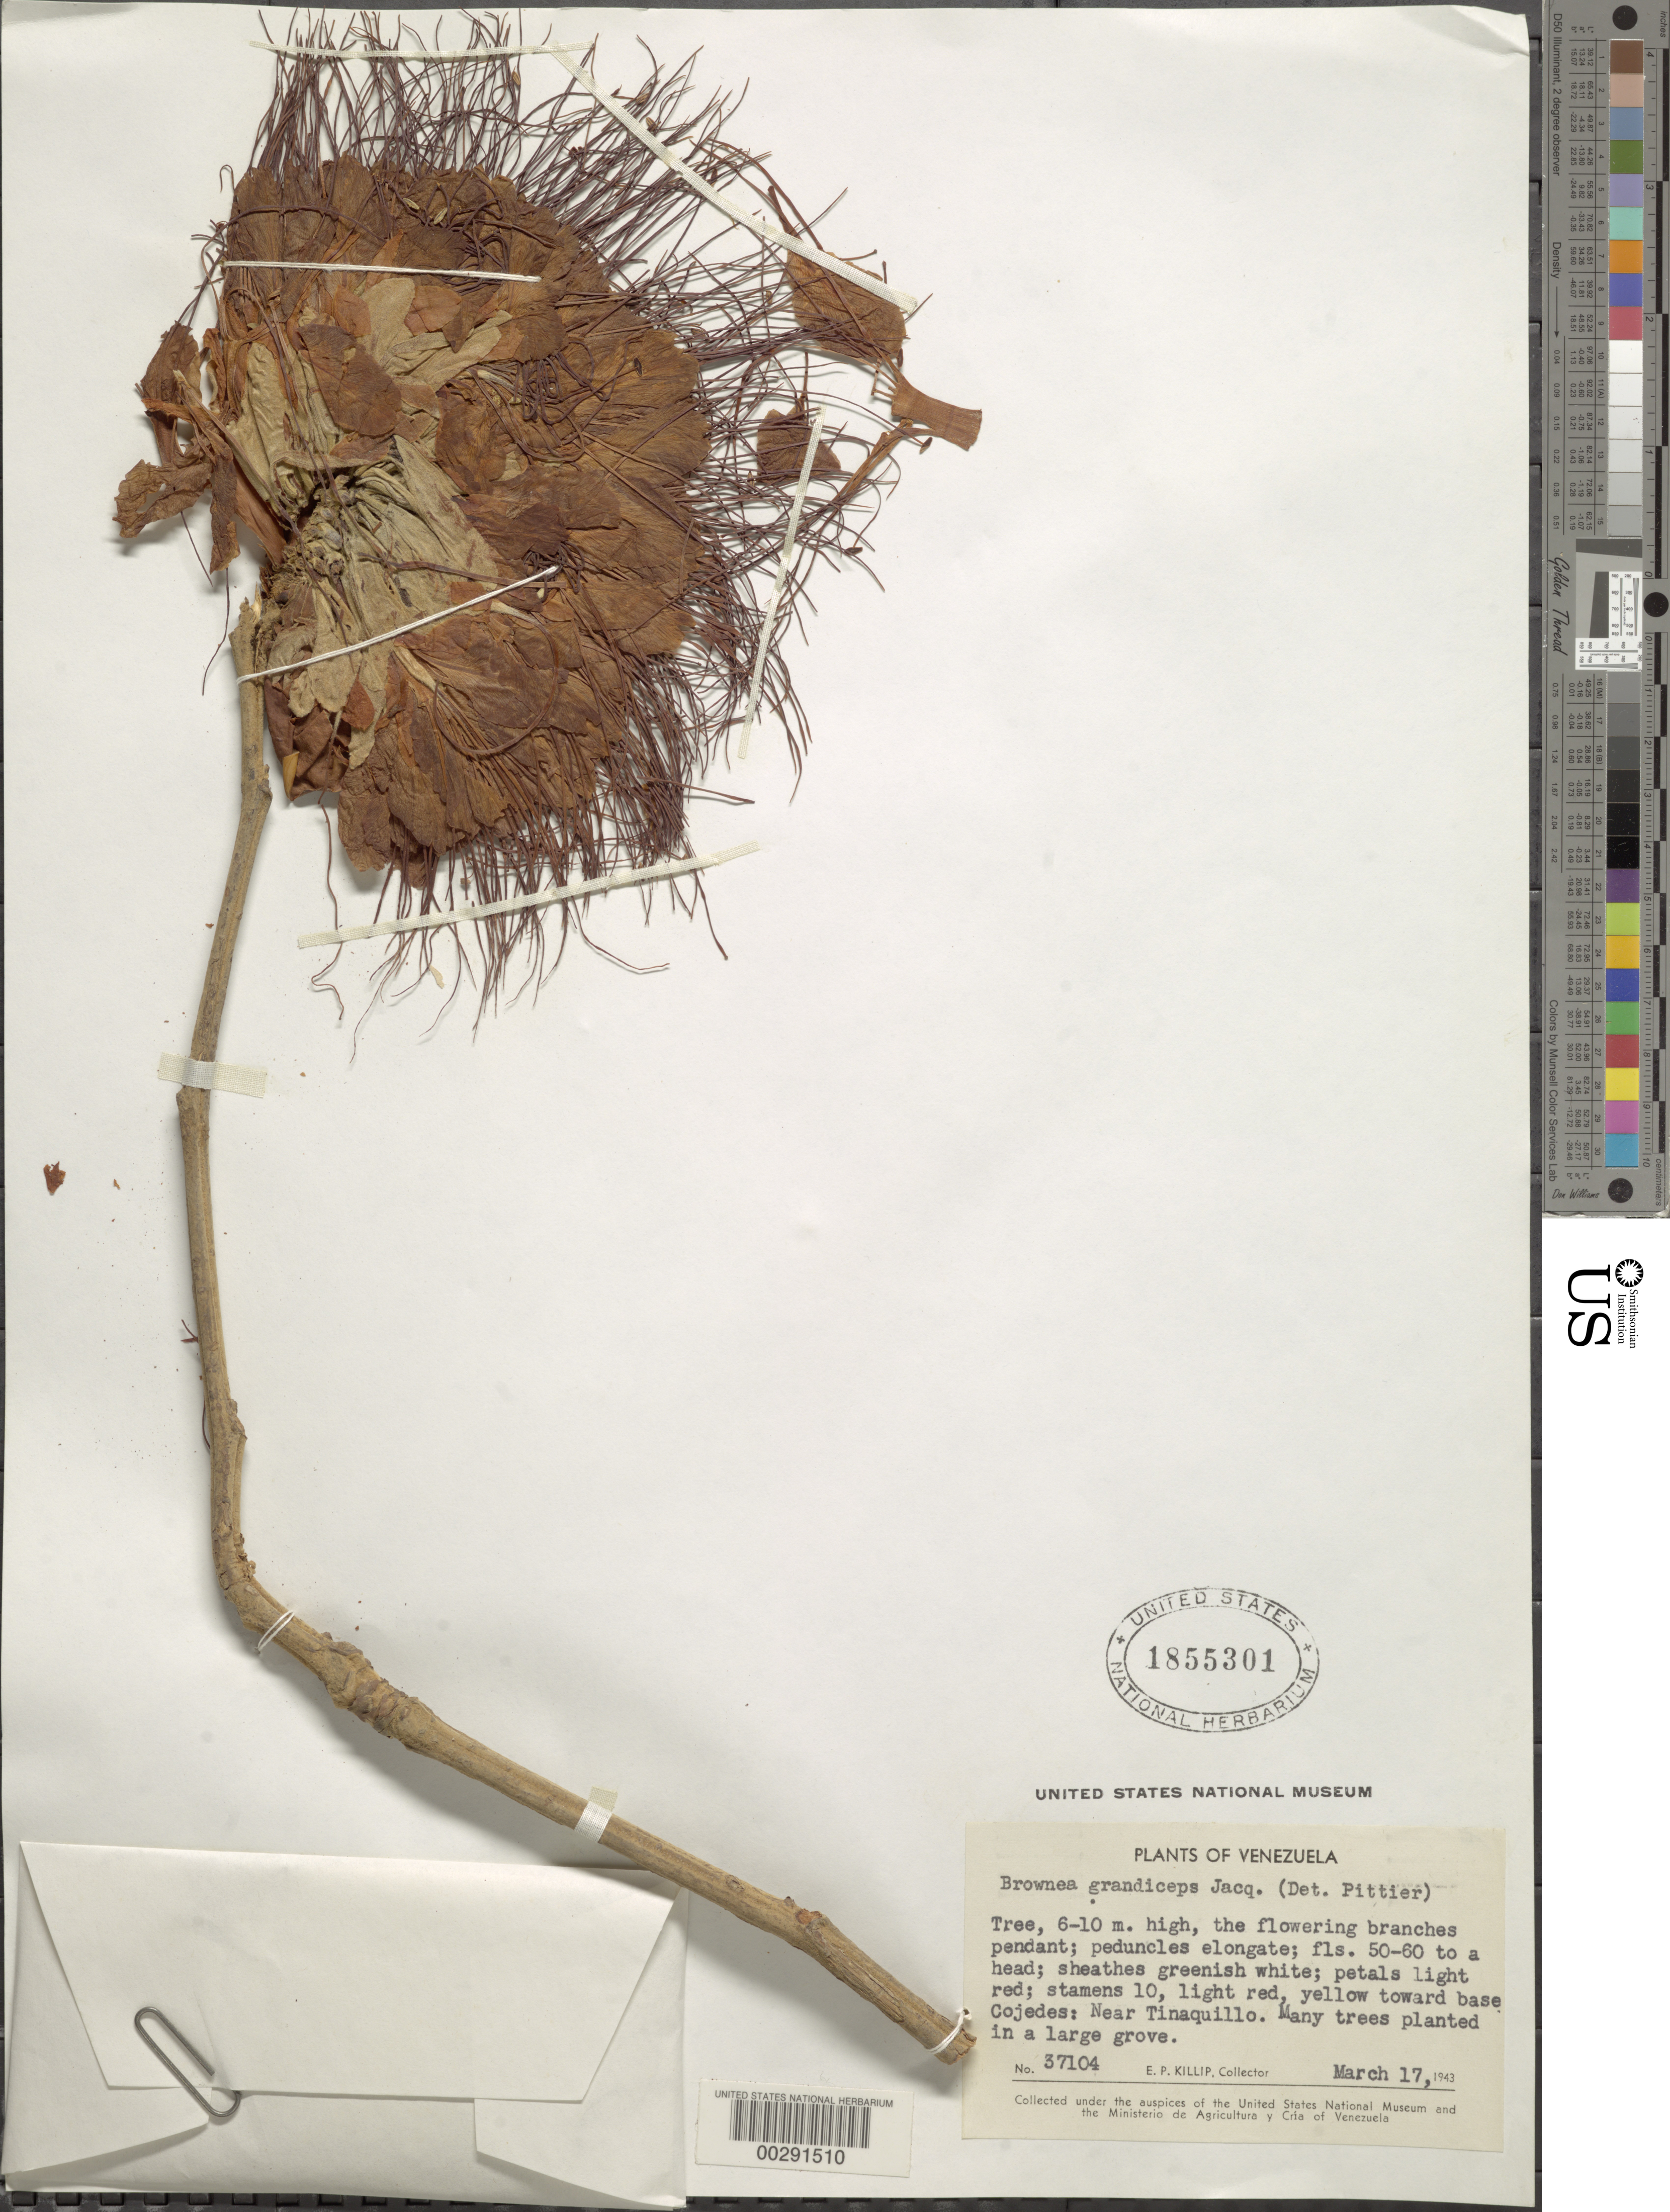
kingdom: Plantae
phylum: Tracheophyta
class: Magnoliopsida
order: Fabales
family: Fabaceae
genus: Brownea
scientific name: Brownea macrophylla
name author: B.L. Linden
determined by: Santos-Silva, J.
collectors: E. P. Killip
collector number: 37104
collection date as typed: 17 Mar 1943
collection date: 1943-03-17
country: Venezuela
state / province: Cojedes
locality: Near tinaquillo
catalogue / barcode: US 1855301